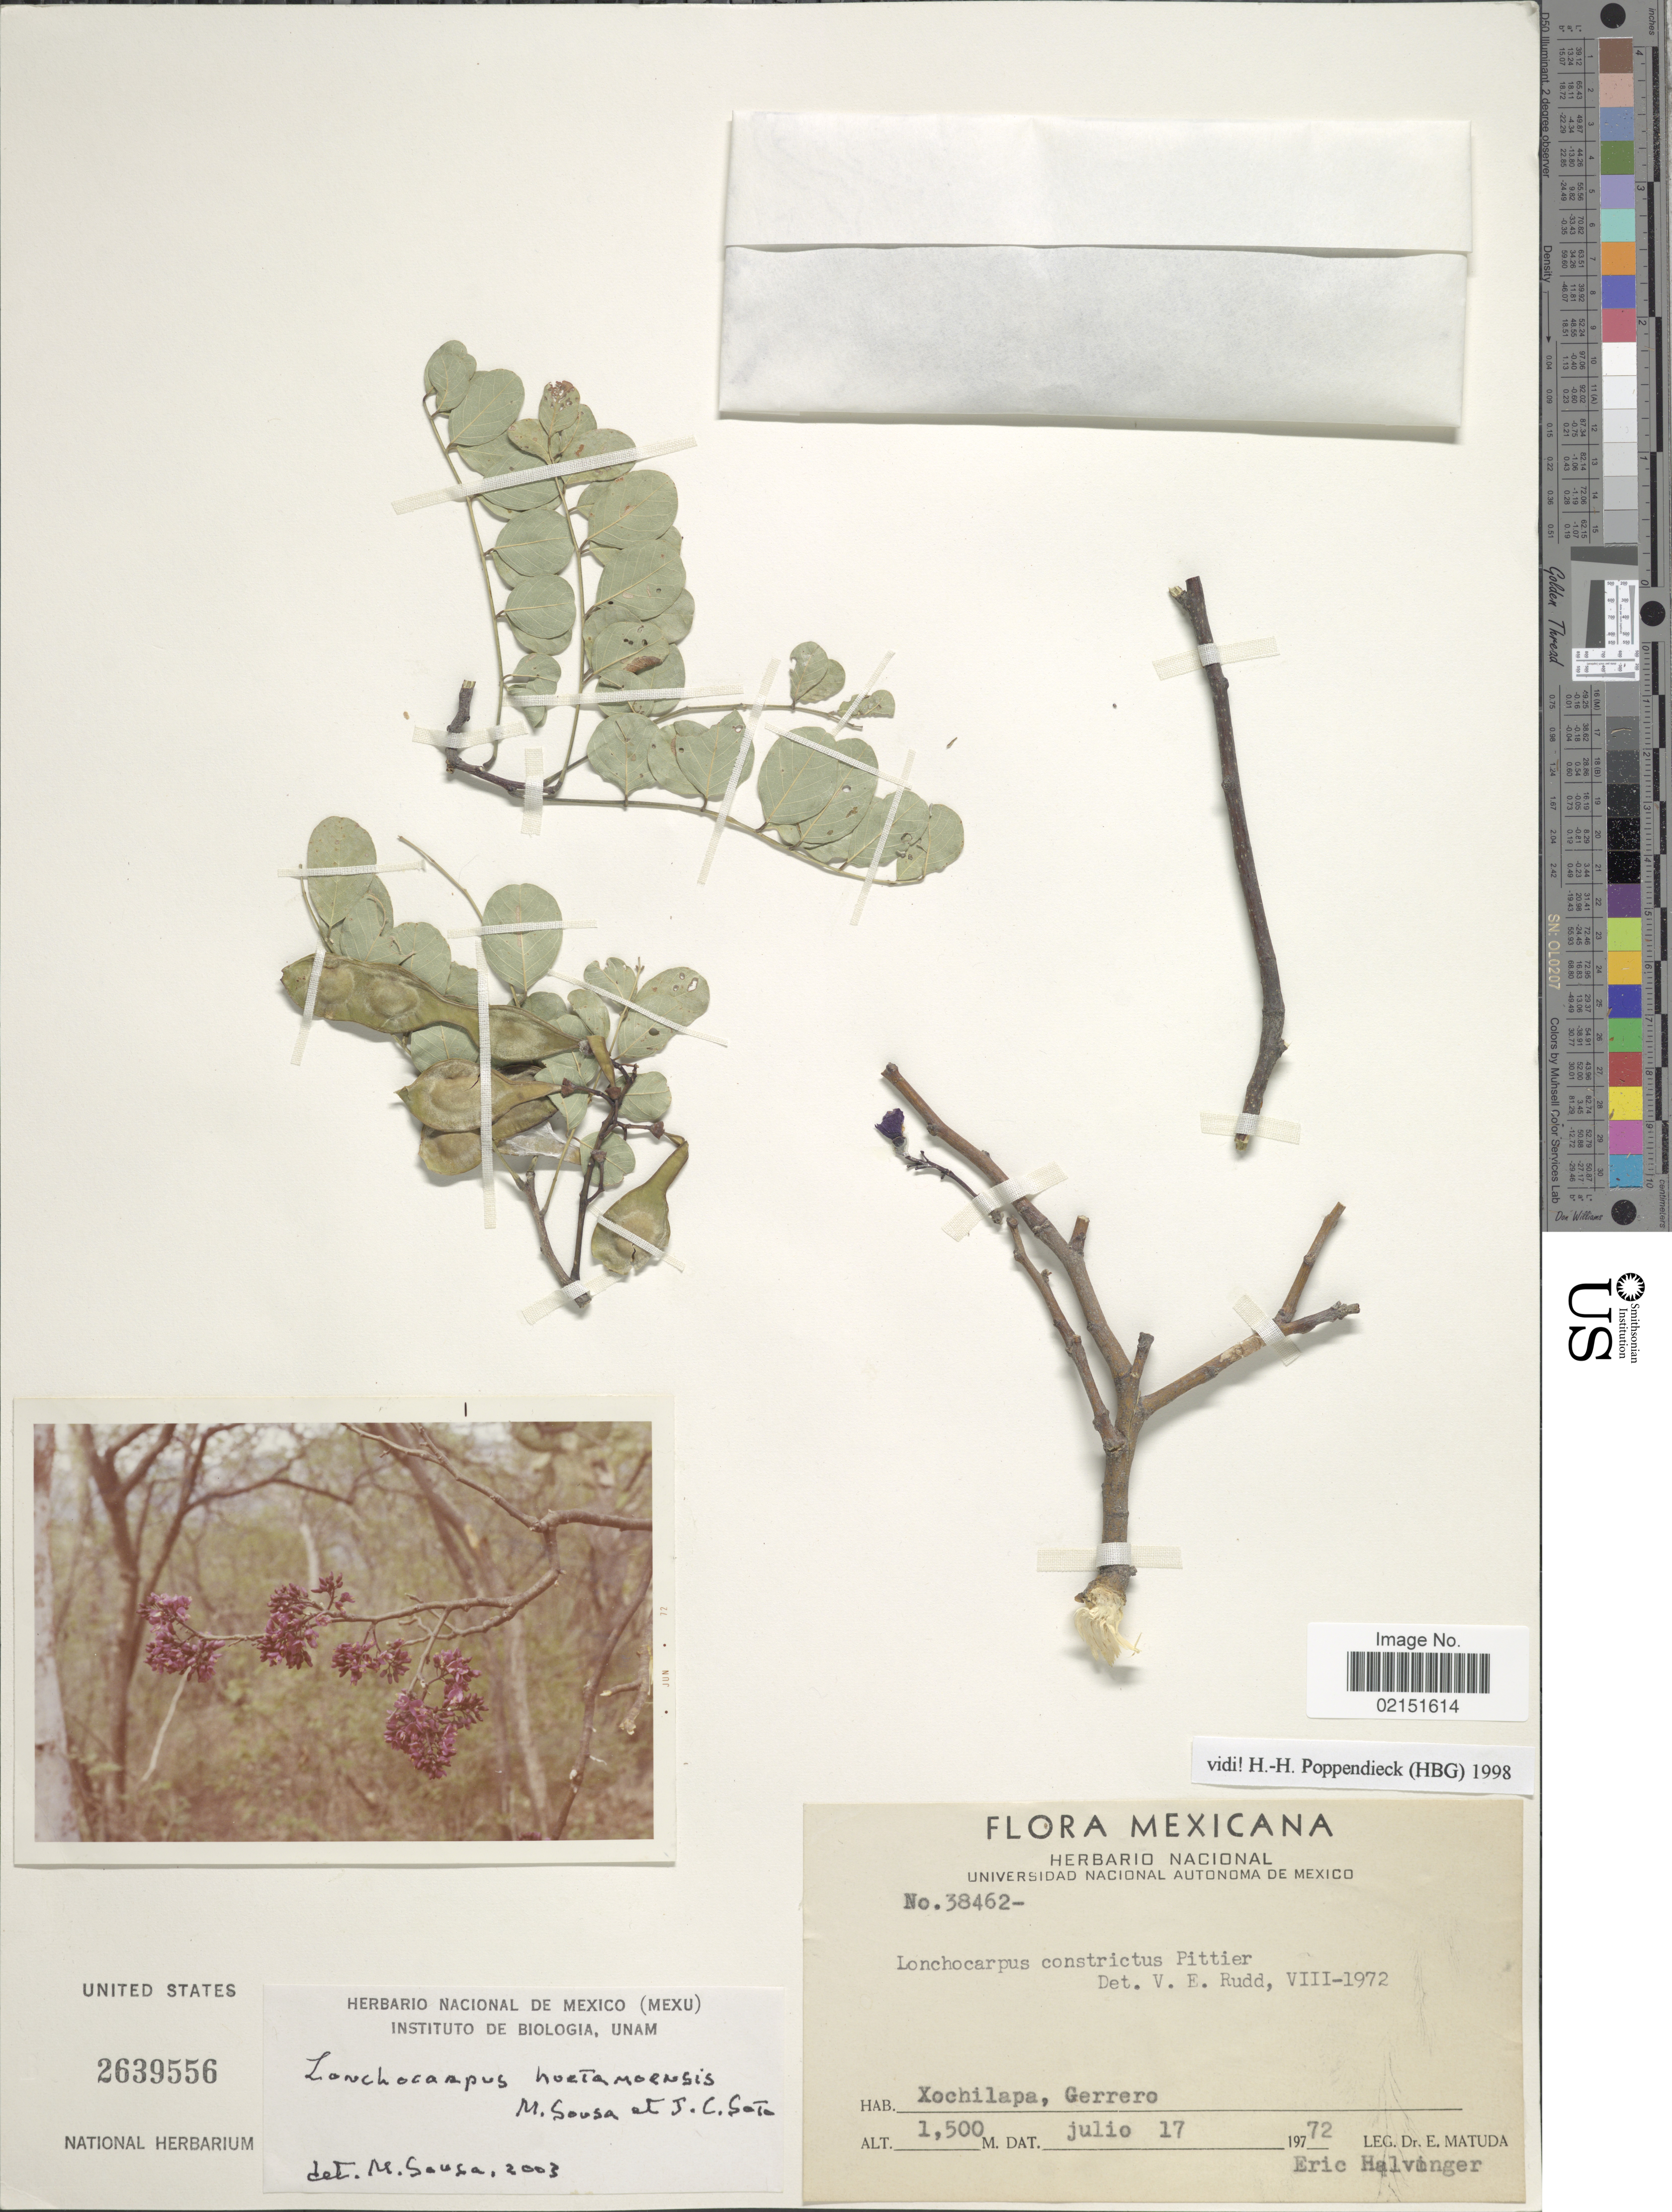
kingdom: Plantae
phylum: Tracheophyta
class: Magnoliopsida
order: Fabales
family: Fabaceae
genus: Lonchocarpus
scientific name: Lonchocarpus huetamoensis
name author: M. Sousa & J.C. Soto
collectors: E. Matuda & E. Halvinger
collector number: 38462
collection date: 1972-07-17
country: Mexico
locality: Mexicana. Xochilapa, Gerrero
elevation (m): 1500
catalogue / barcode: US 2639556